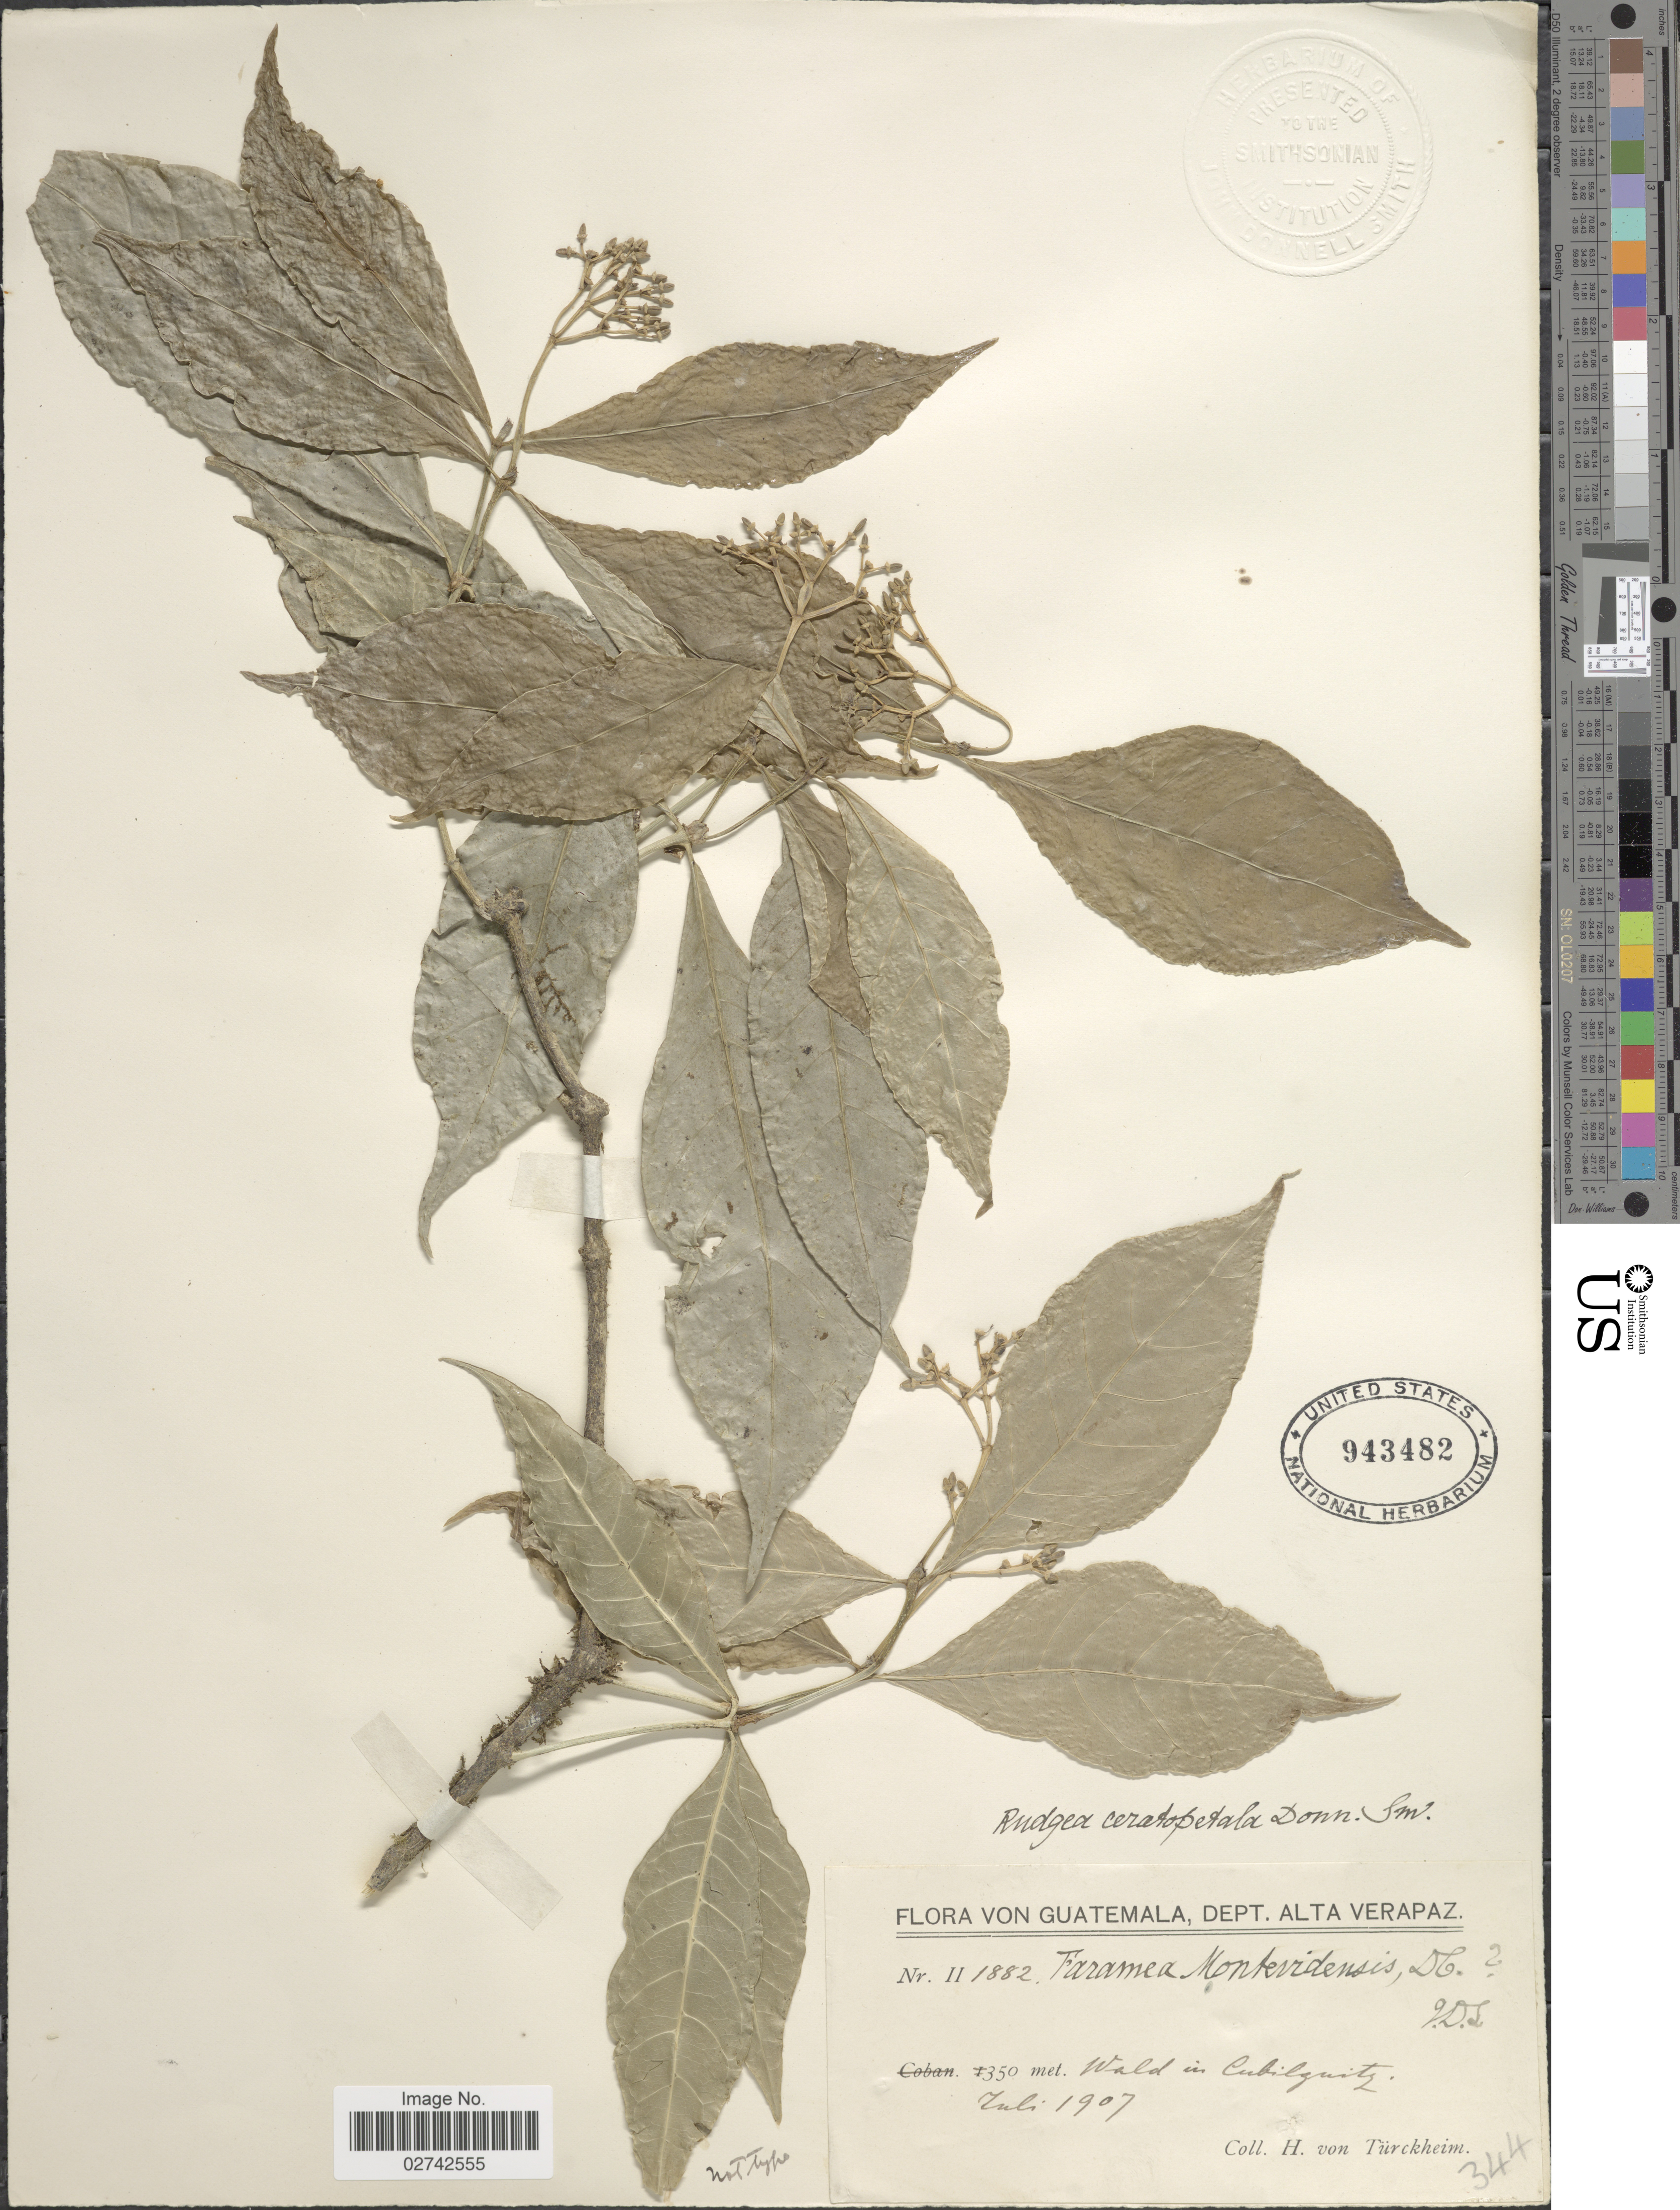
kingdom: Plantae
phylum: Tracheophyta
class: Magnoliopsida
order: Gentianales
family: Rubiaceae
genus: Rudgea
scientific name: Rudgea ceratopetala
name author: Donn. Sm.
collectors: H. von Türckheim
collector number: II 1882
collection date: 1907-07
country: Guatemala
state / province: Alta Verapaz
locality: Dept. Alta Verapaz, Wald in Cubilguitz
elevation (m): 350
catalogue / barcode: US 943482